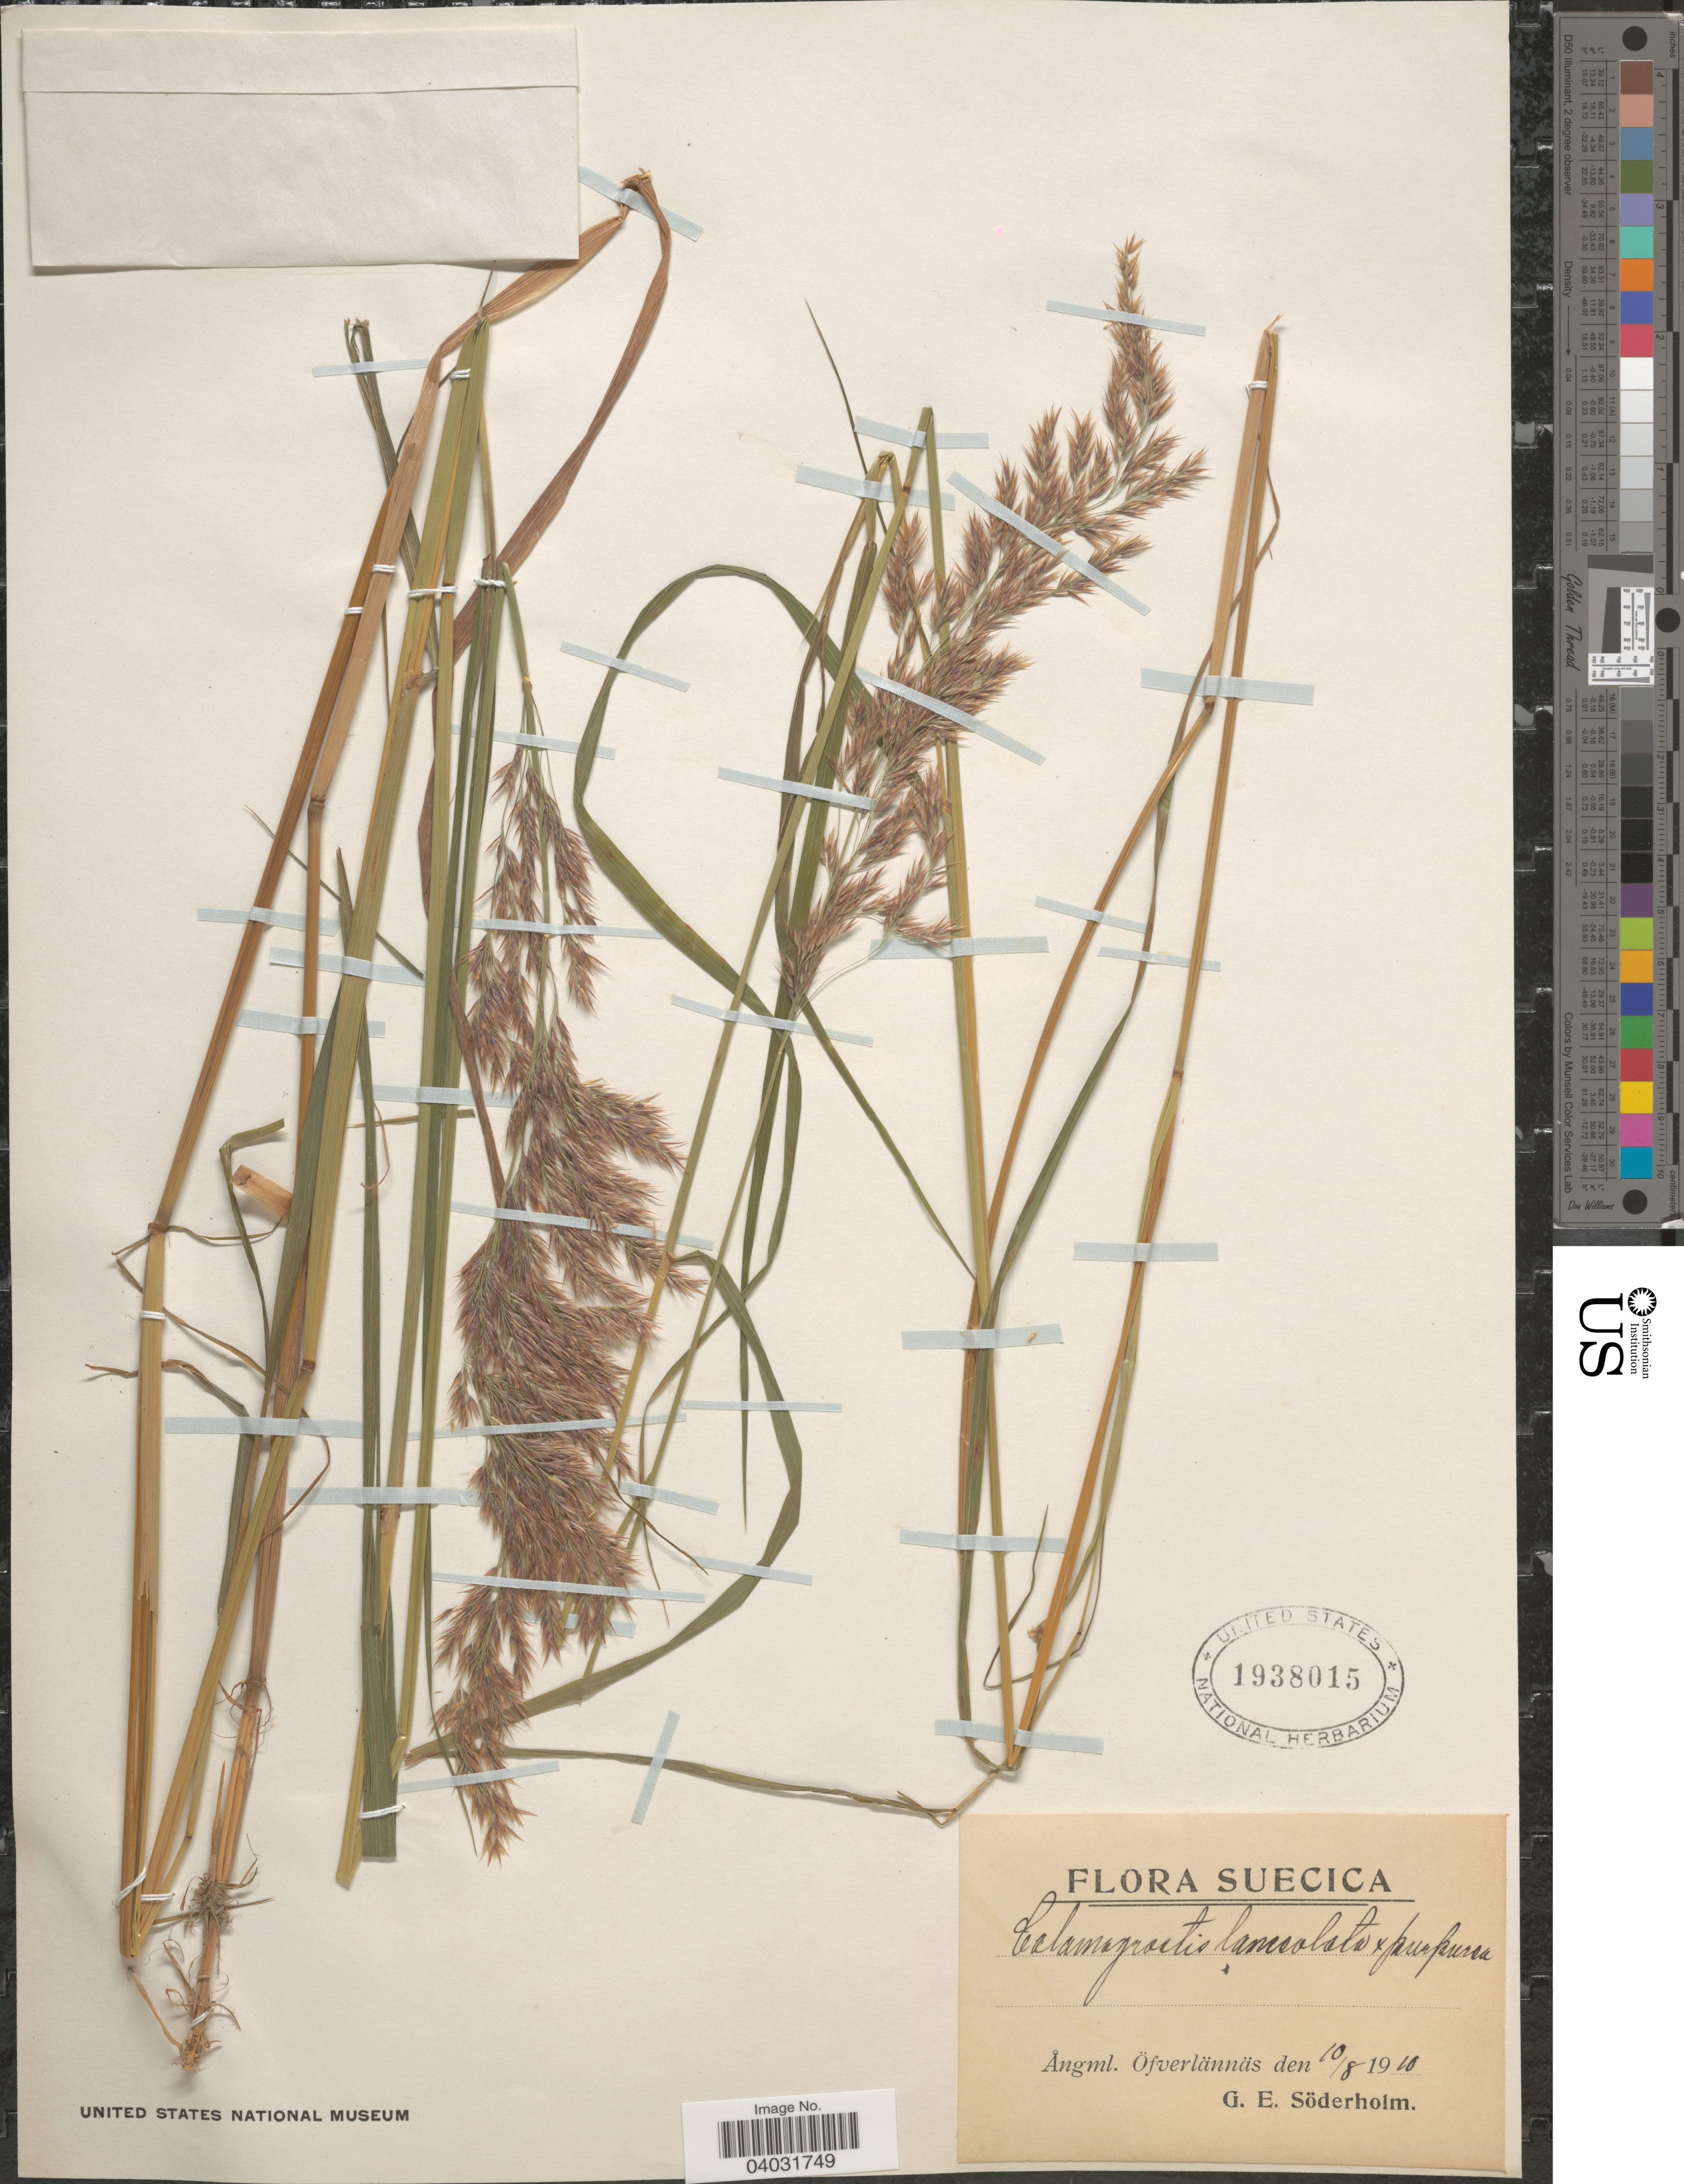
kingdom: Plantae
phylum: Tracheophyta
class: Liliopsida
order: Poales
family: Poaceae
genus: Calamagrostis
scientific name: Calamagrostis sp.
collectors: G. Söderholm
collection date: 1910-08-10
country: Sweden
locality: Suecica. Angml. Öfverlännäs.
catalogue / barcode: US 1938015